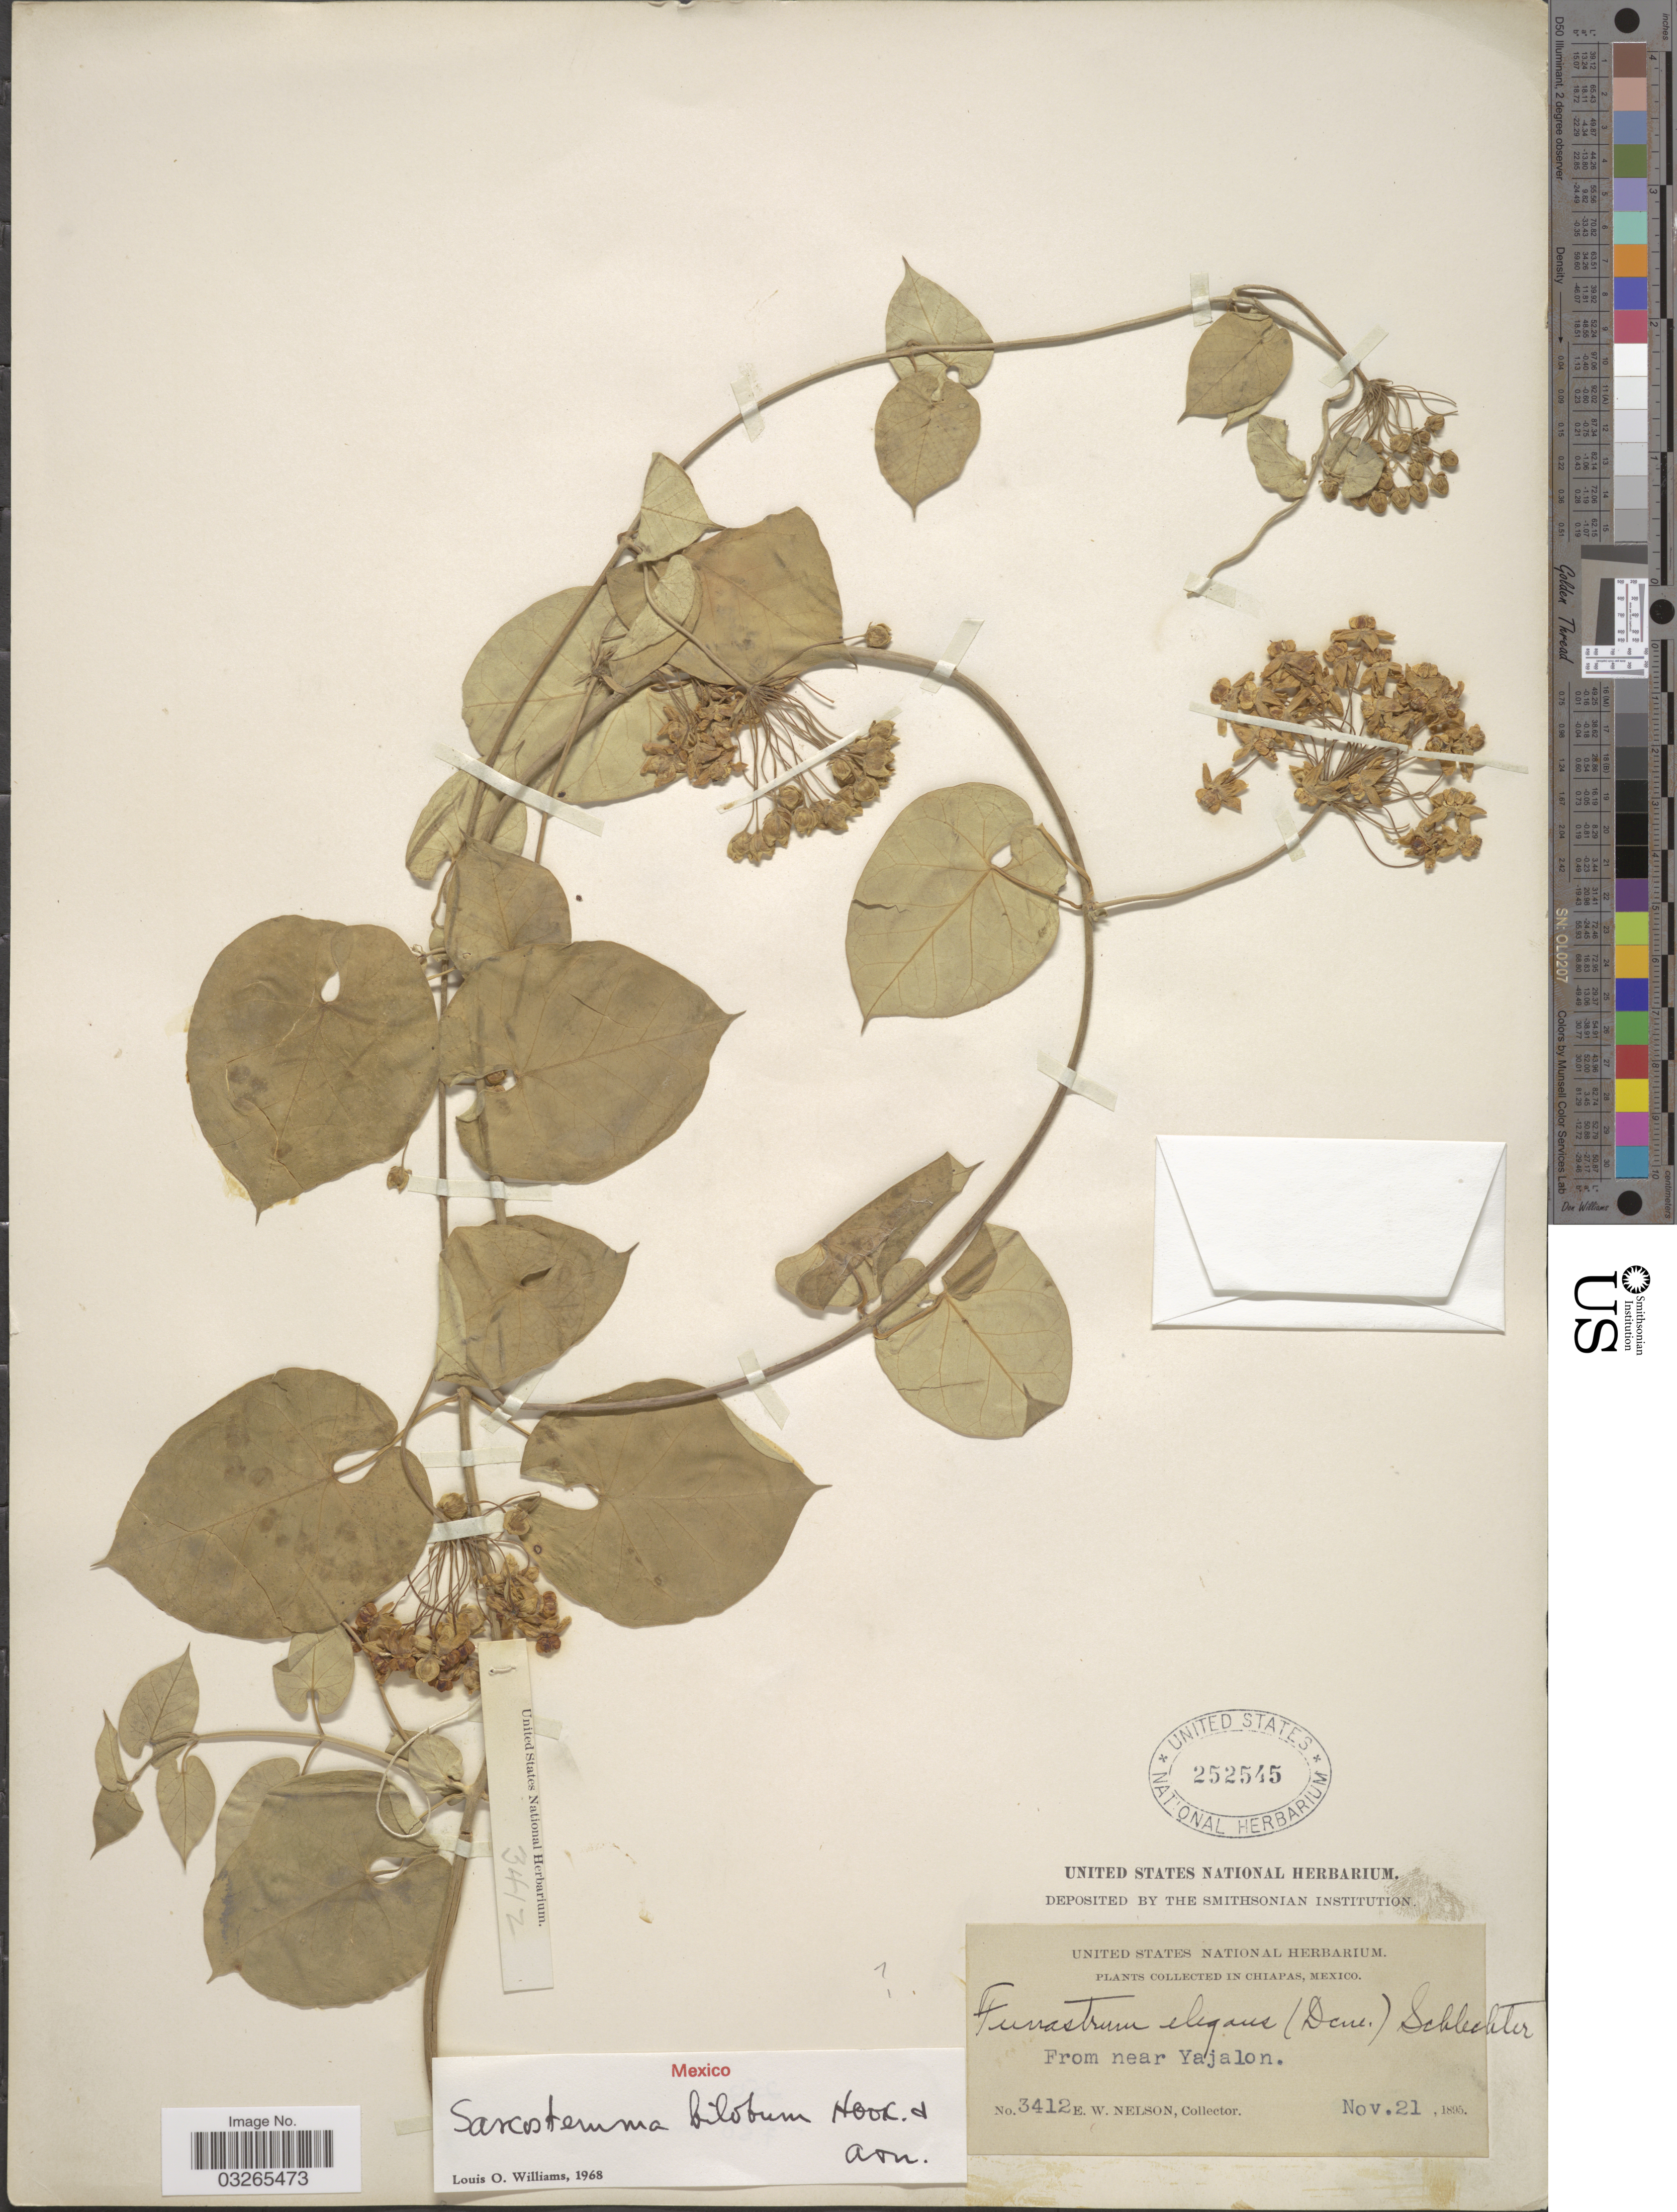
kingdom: Plantae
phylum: Tracheophyta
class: Magnoliopsida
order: Gentianales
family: Apocynaceae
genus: Sarcostemma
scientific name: Sarcostemma bilobum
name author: Hook. & Arn.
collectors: E. W. Nelson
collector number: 3412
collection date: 1895-11-21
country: Mexico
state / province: Chiapas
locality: From near Yajalon.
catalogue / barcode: US 252545